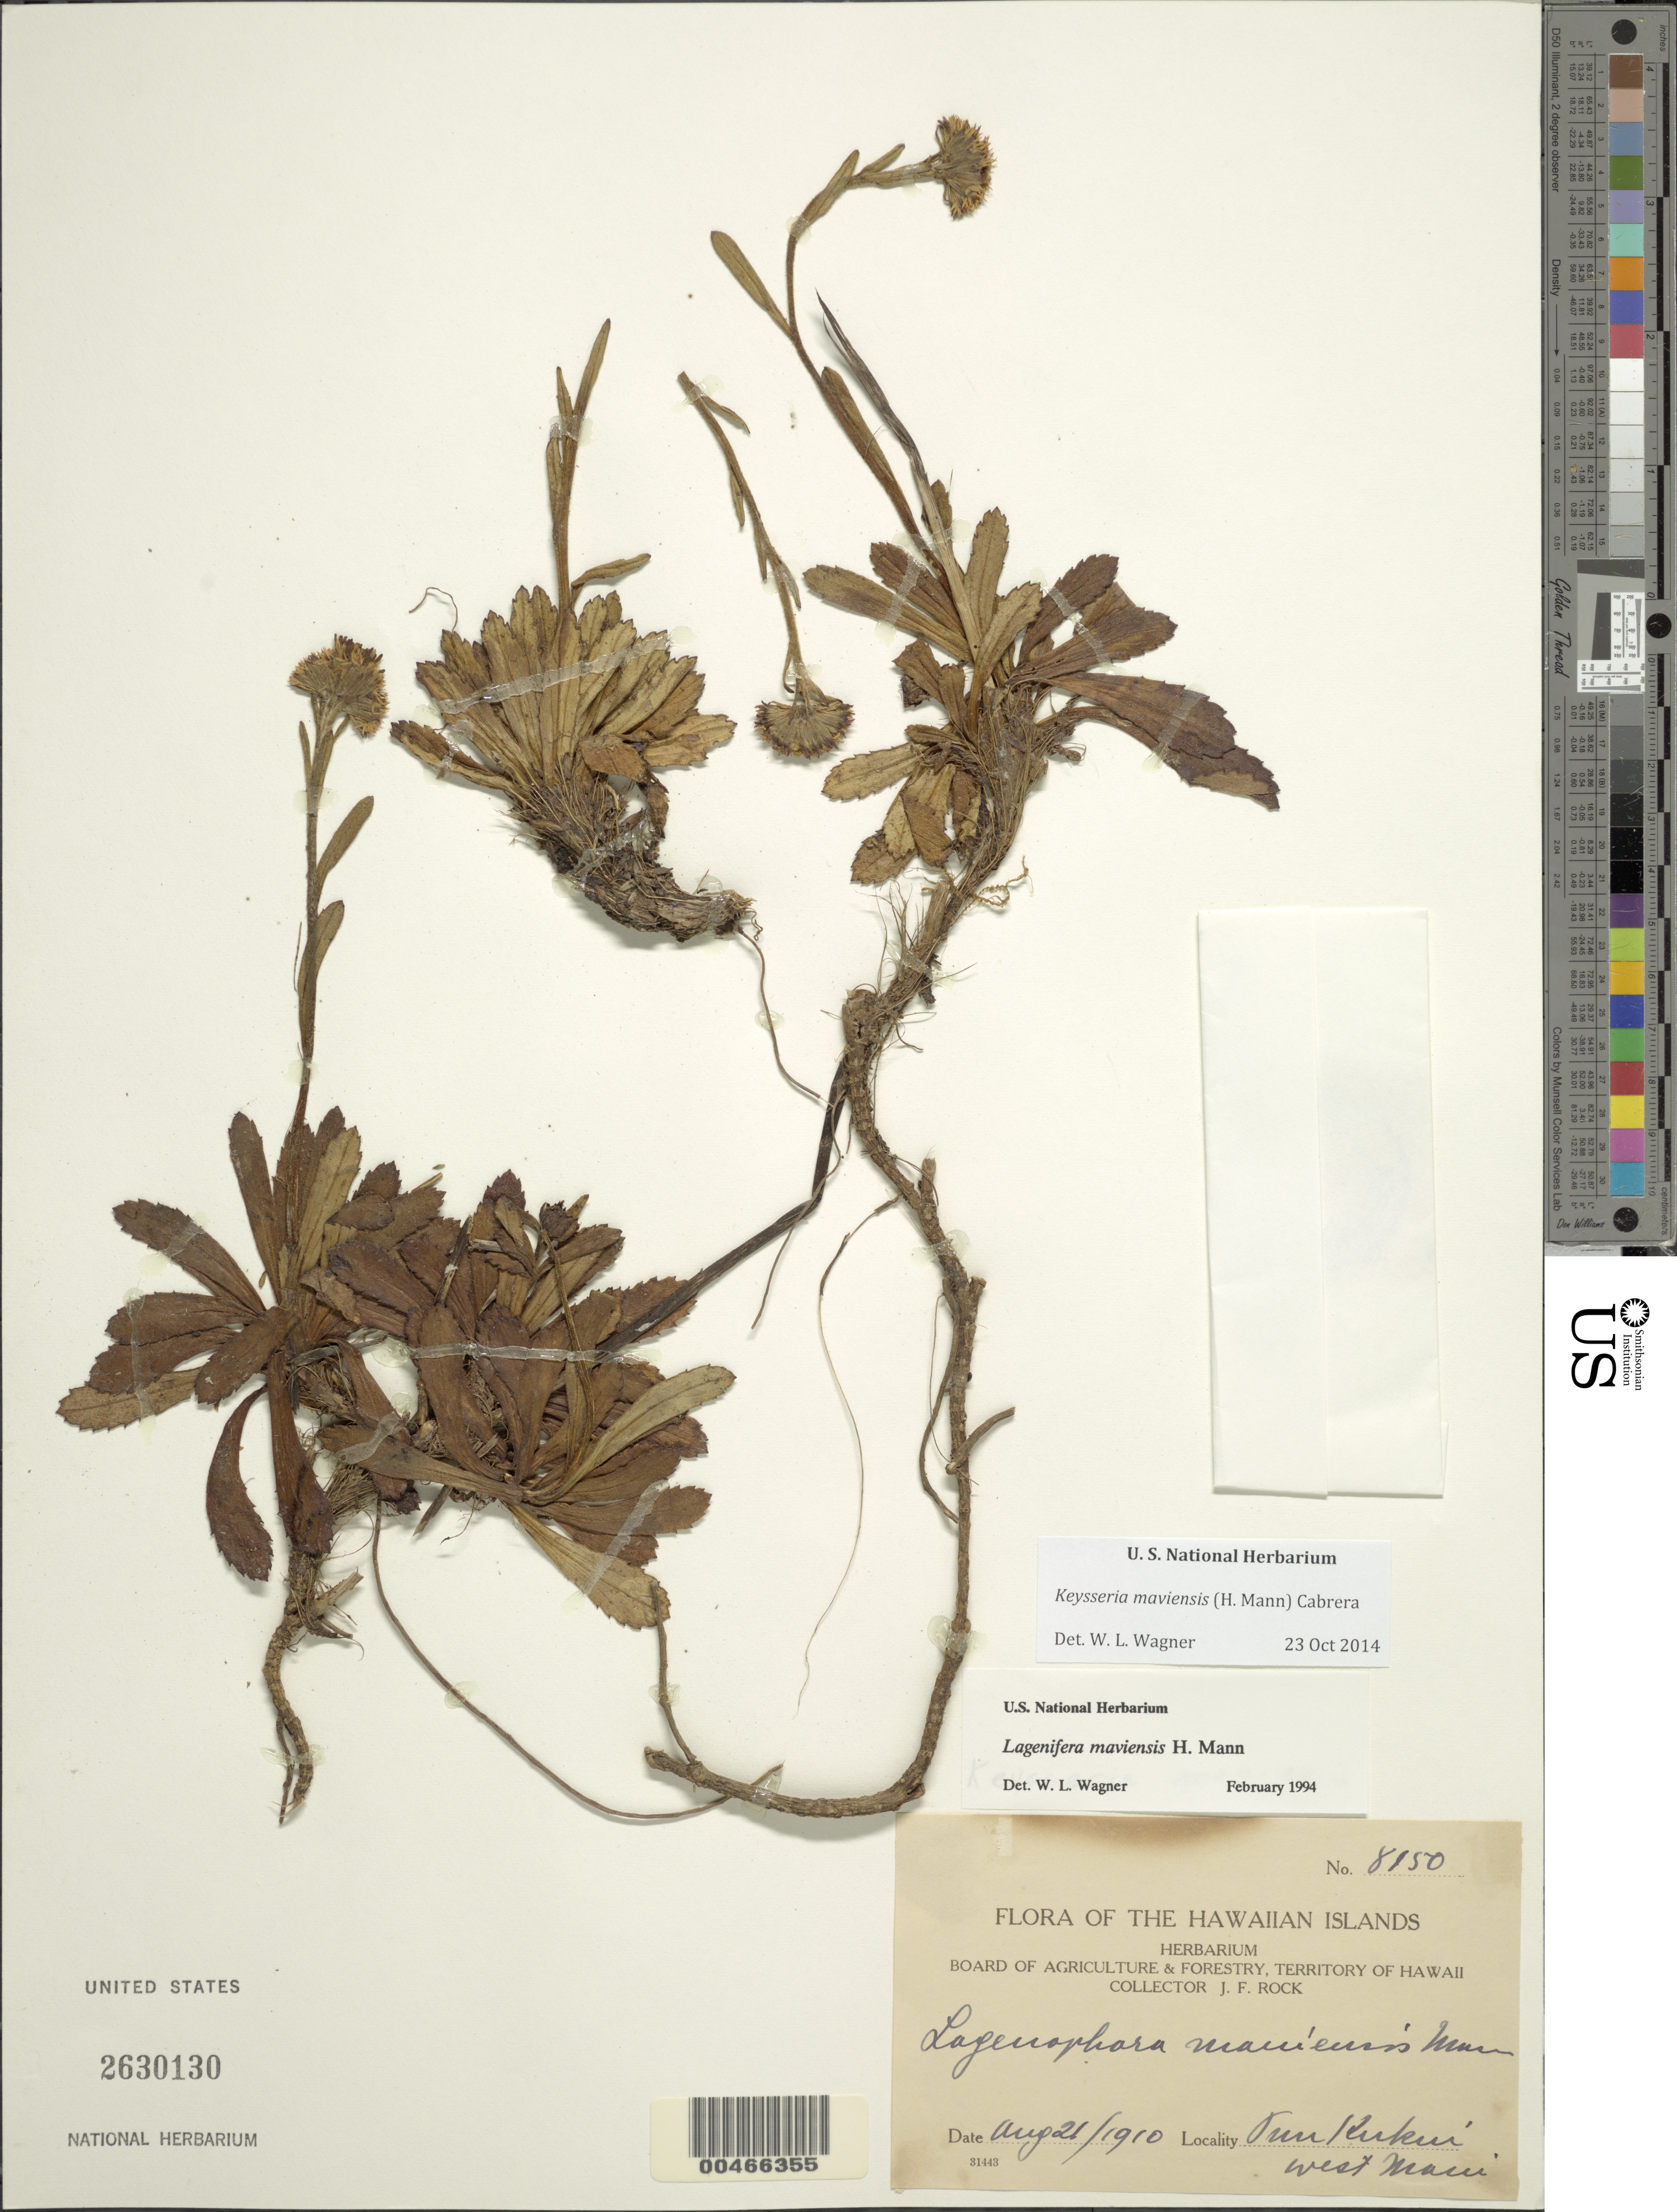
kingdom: Plantae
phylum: Tracheophyta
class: Magnoliopsida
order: Asterales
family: Asteraceae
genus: Keysseria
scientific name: Keysseria maviensis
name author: (H. Mann) Cabrera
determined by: Wagner, W. L., (BOT), Smithsonian Institution - National Museum of Natural History (UNITED STATES)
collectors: J. F. Rock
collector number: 8150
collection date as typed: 21 Aug 1910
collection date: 1910-08-21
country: United States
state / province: Hawaii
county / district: Maui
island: Maui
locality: Puu Kukui, W Maui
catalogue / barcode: US 2630130